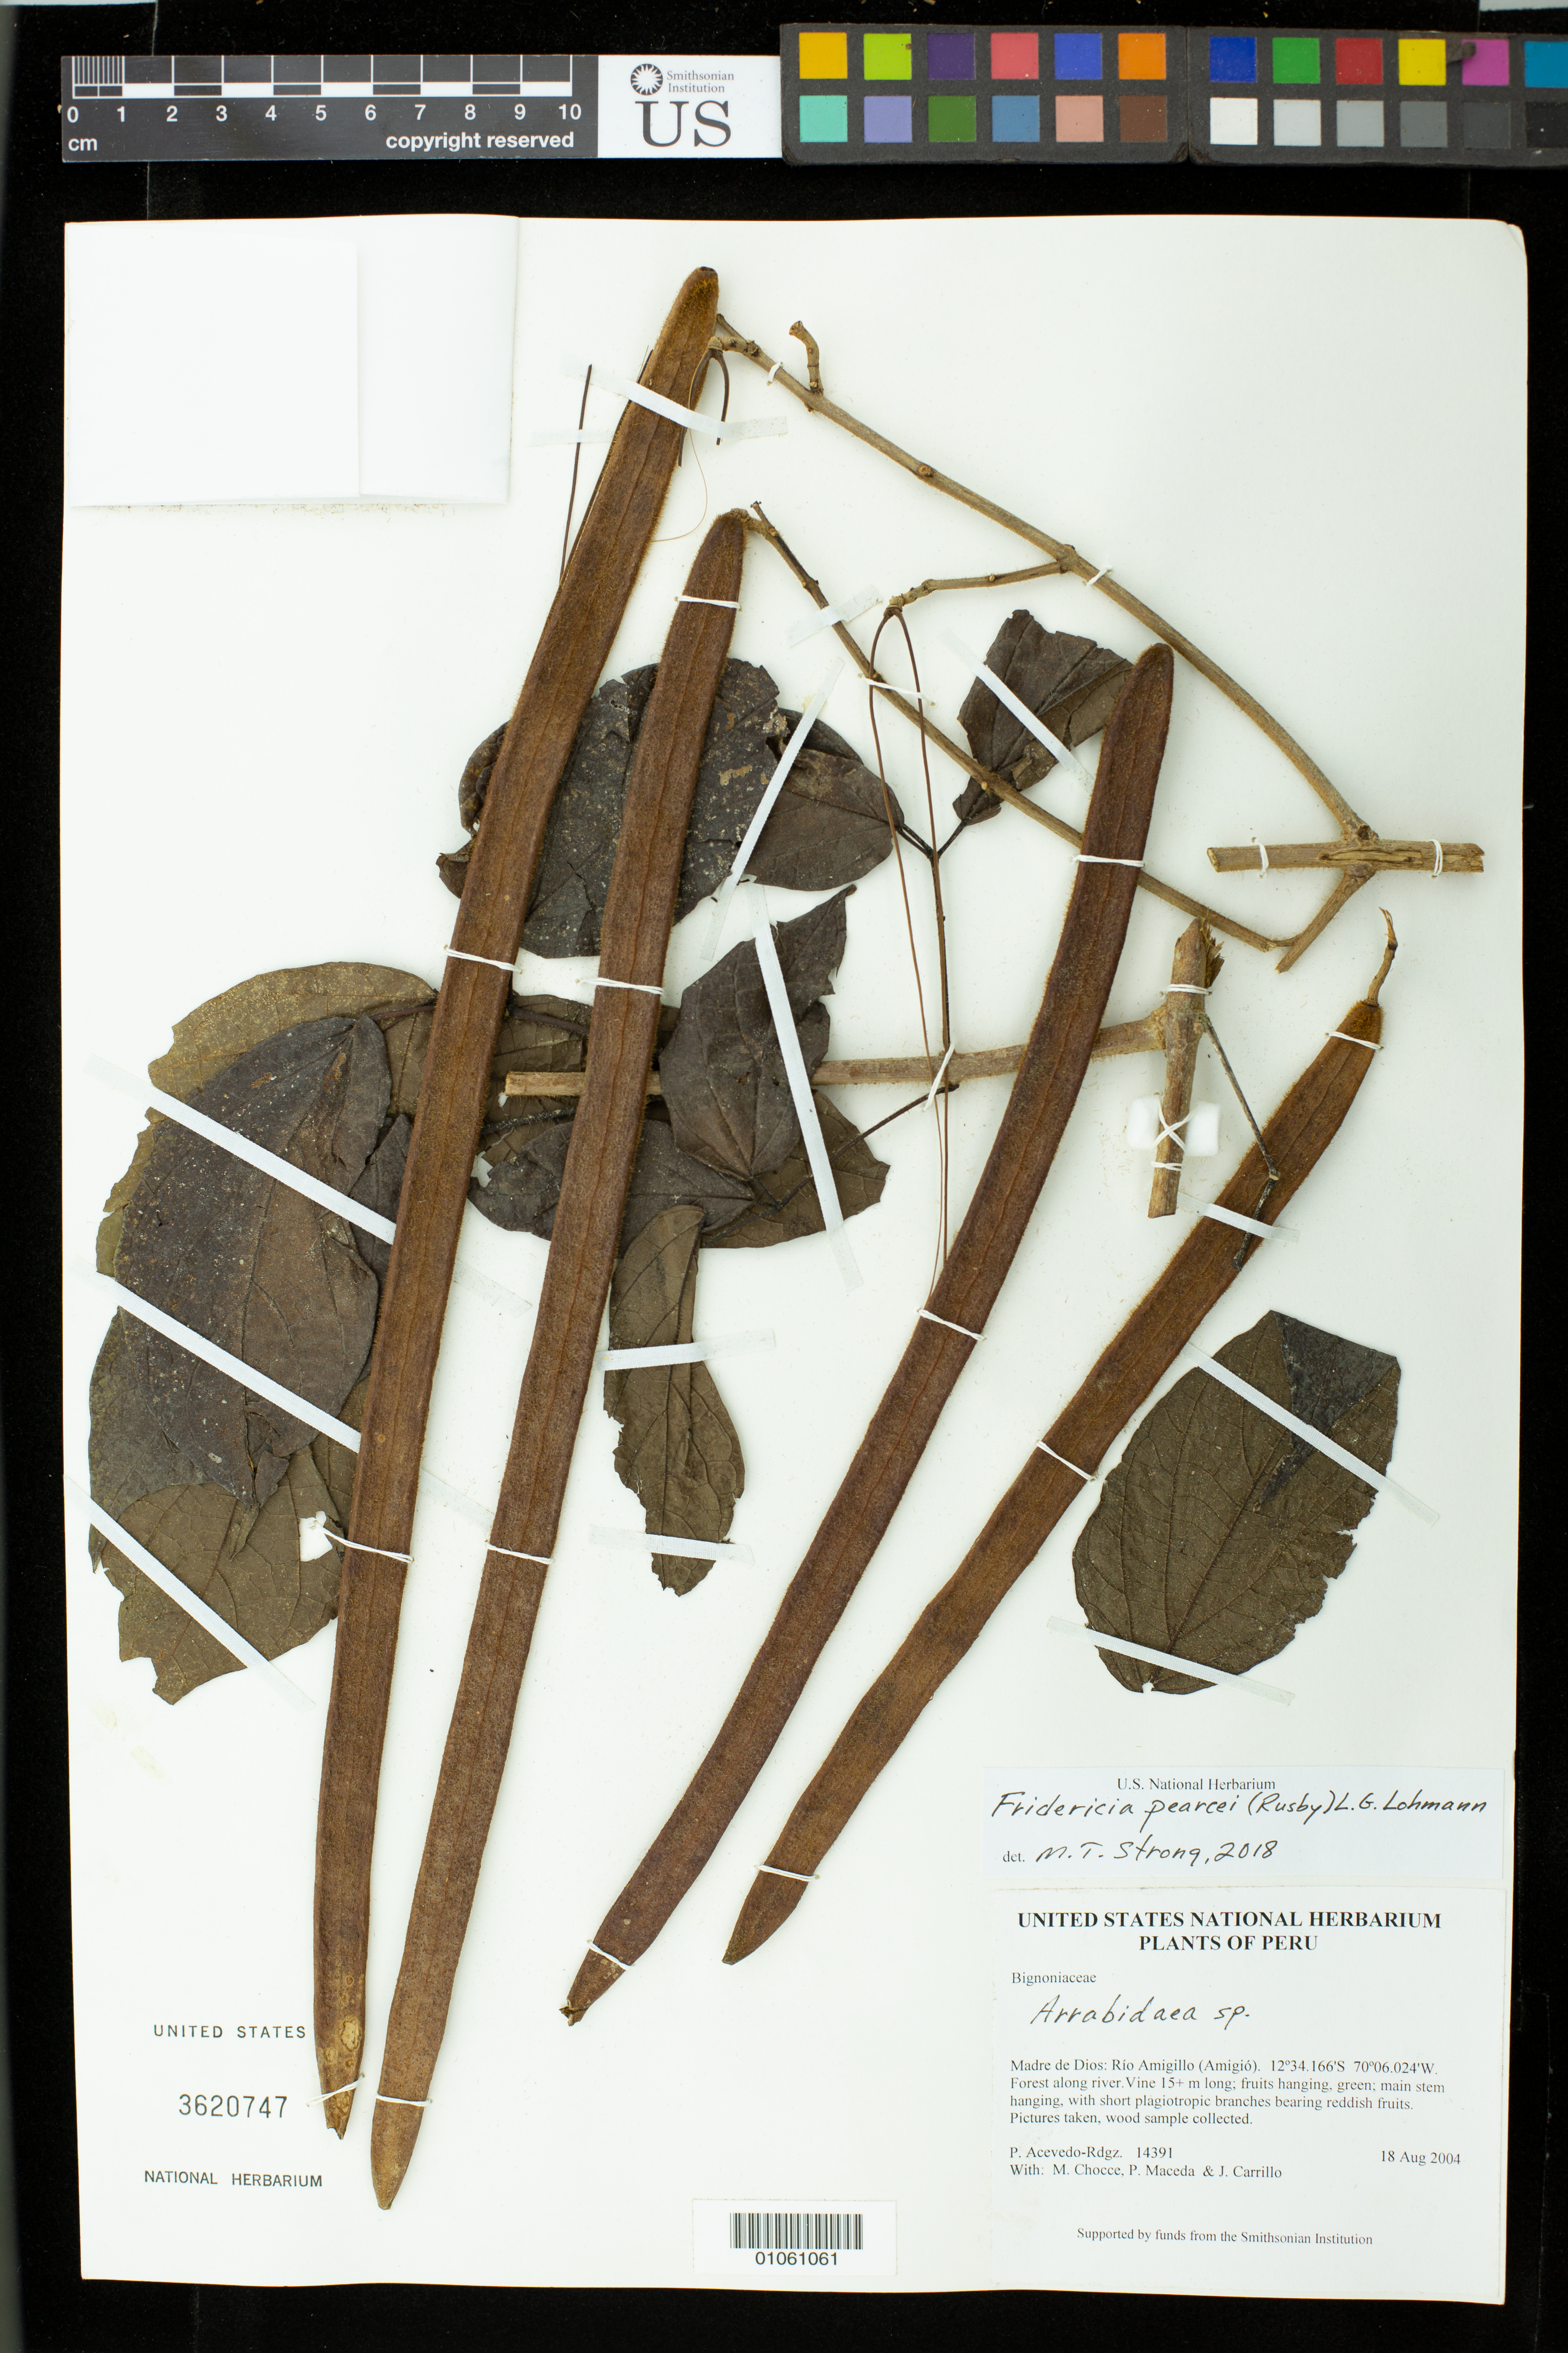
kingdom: Plantae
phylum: Tracheophyta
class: Magnoliopsida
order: Lamiales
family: Bignoniaceae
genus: Fridericia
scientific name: Fridericia pearcei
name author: (Rusby) L.G. Lohmann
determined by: Strong, Mark T., (BOT), Smithsonian Institution - National Museum of Natural History (UNITED STATES)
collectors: P. Acevedo-Rodr., M. Chocce, P. Maceda & J. Carrillo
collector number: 14391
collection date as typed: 18 Aug 2004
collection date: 2004-08-18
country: Peru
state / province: Madre de Dios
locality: Madre de Dios: Río Amigillo (Amigió)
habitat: Forest along river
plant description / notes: US, F, K, NY, MO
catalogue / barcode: US 3620747